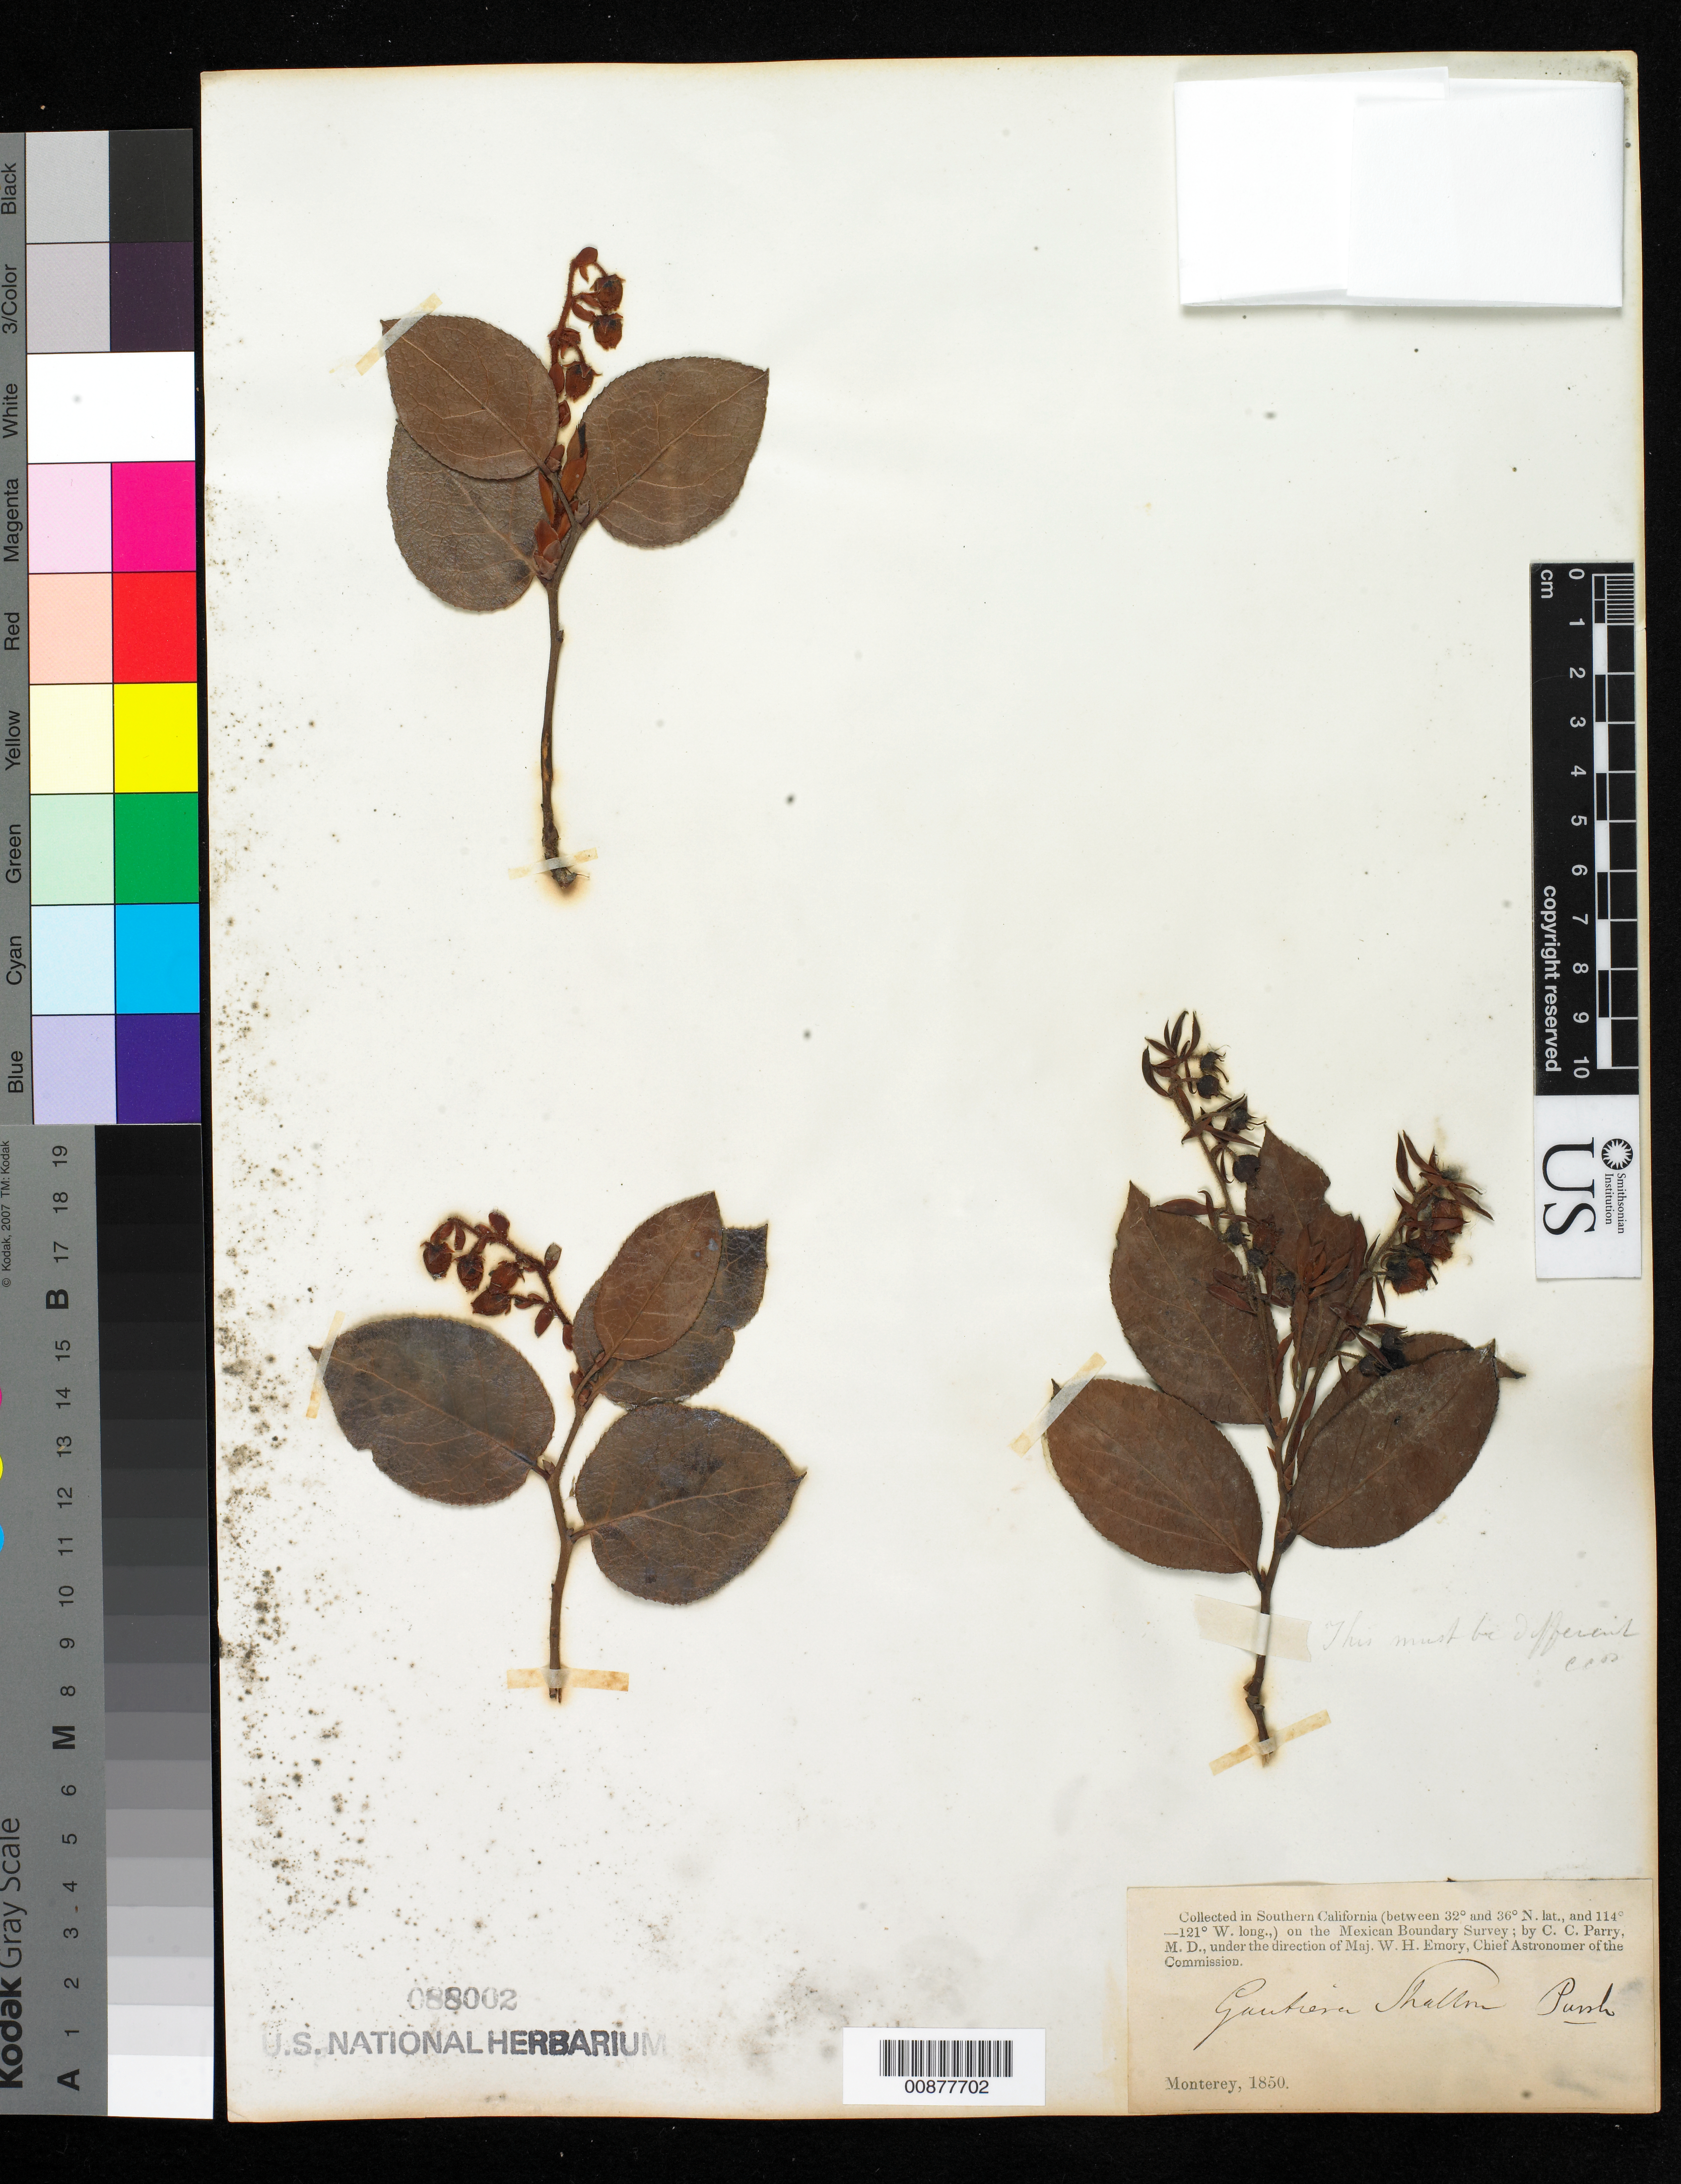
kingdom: Plantae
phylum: Tracheophyta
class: Magnoliopsida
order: Ericales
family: Ericaceae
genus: Gaultheria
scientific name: Gaultheria shallon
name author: Pursh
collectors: C. C. Parry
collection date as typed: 1850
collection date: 1850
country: United States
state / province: California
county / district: Monterey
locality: Monterey, Southern California.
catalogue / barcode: US 88002